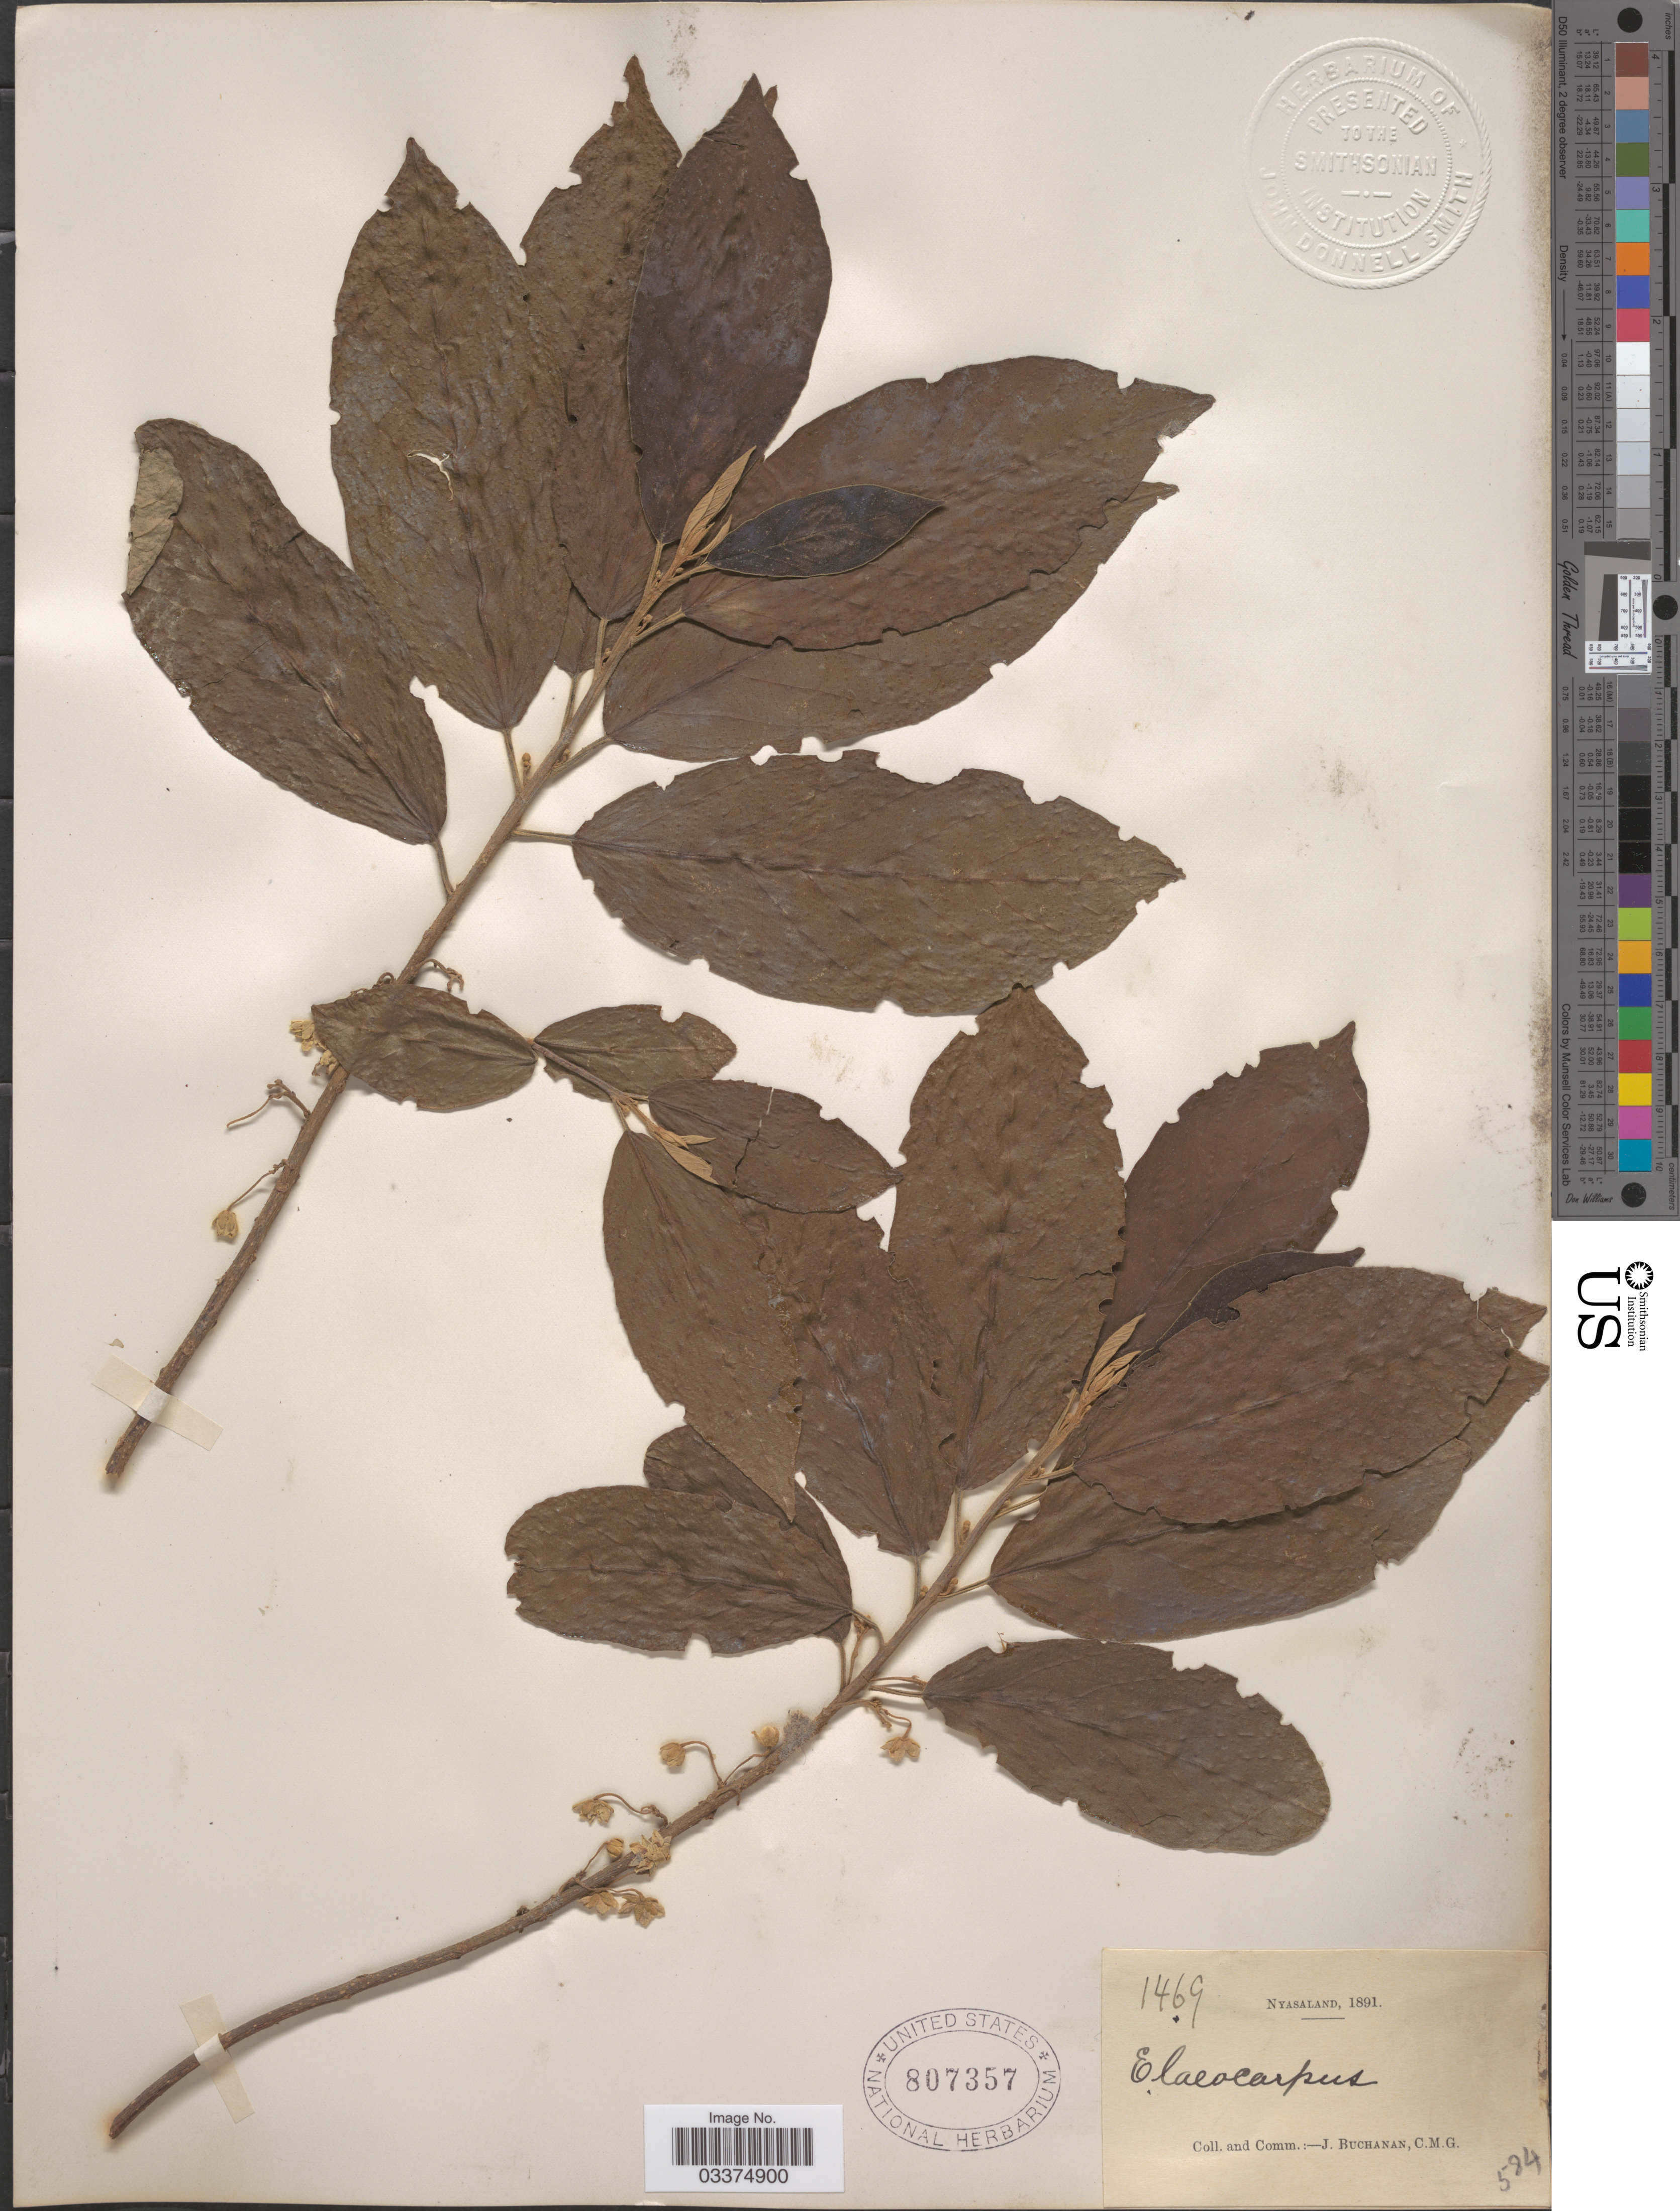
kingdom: Plantae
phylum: Tracheophyta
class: Magnoliopsida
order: Oxalidales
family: Elaeocarpaceae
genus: Elaeocarpus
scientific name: Elaeocarpus sp.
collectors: J. Buchanan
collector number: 1469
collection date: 1891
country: Malawi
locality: Nyasaland.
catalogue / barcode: US 807357